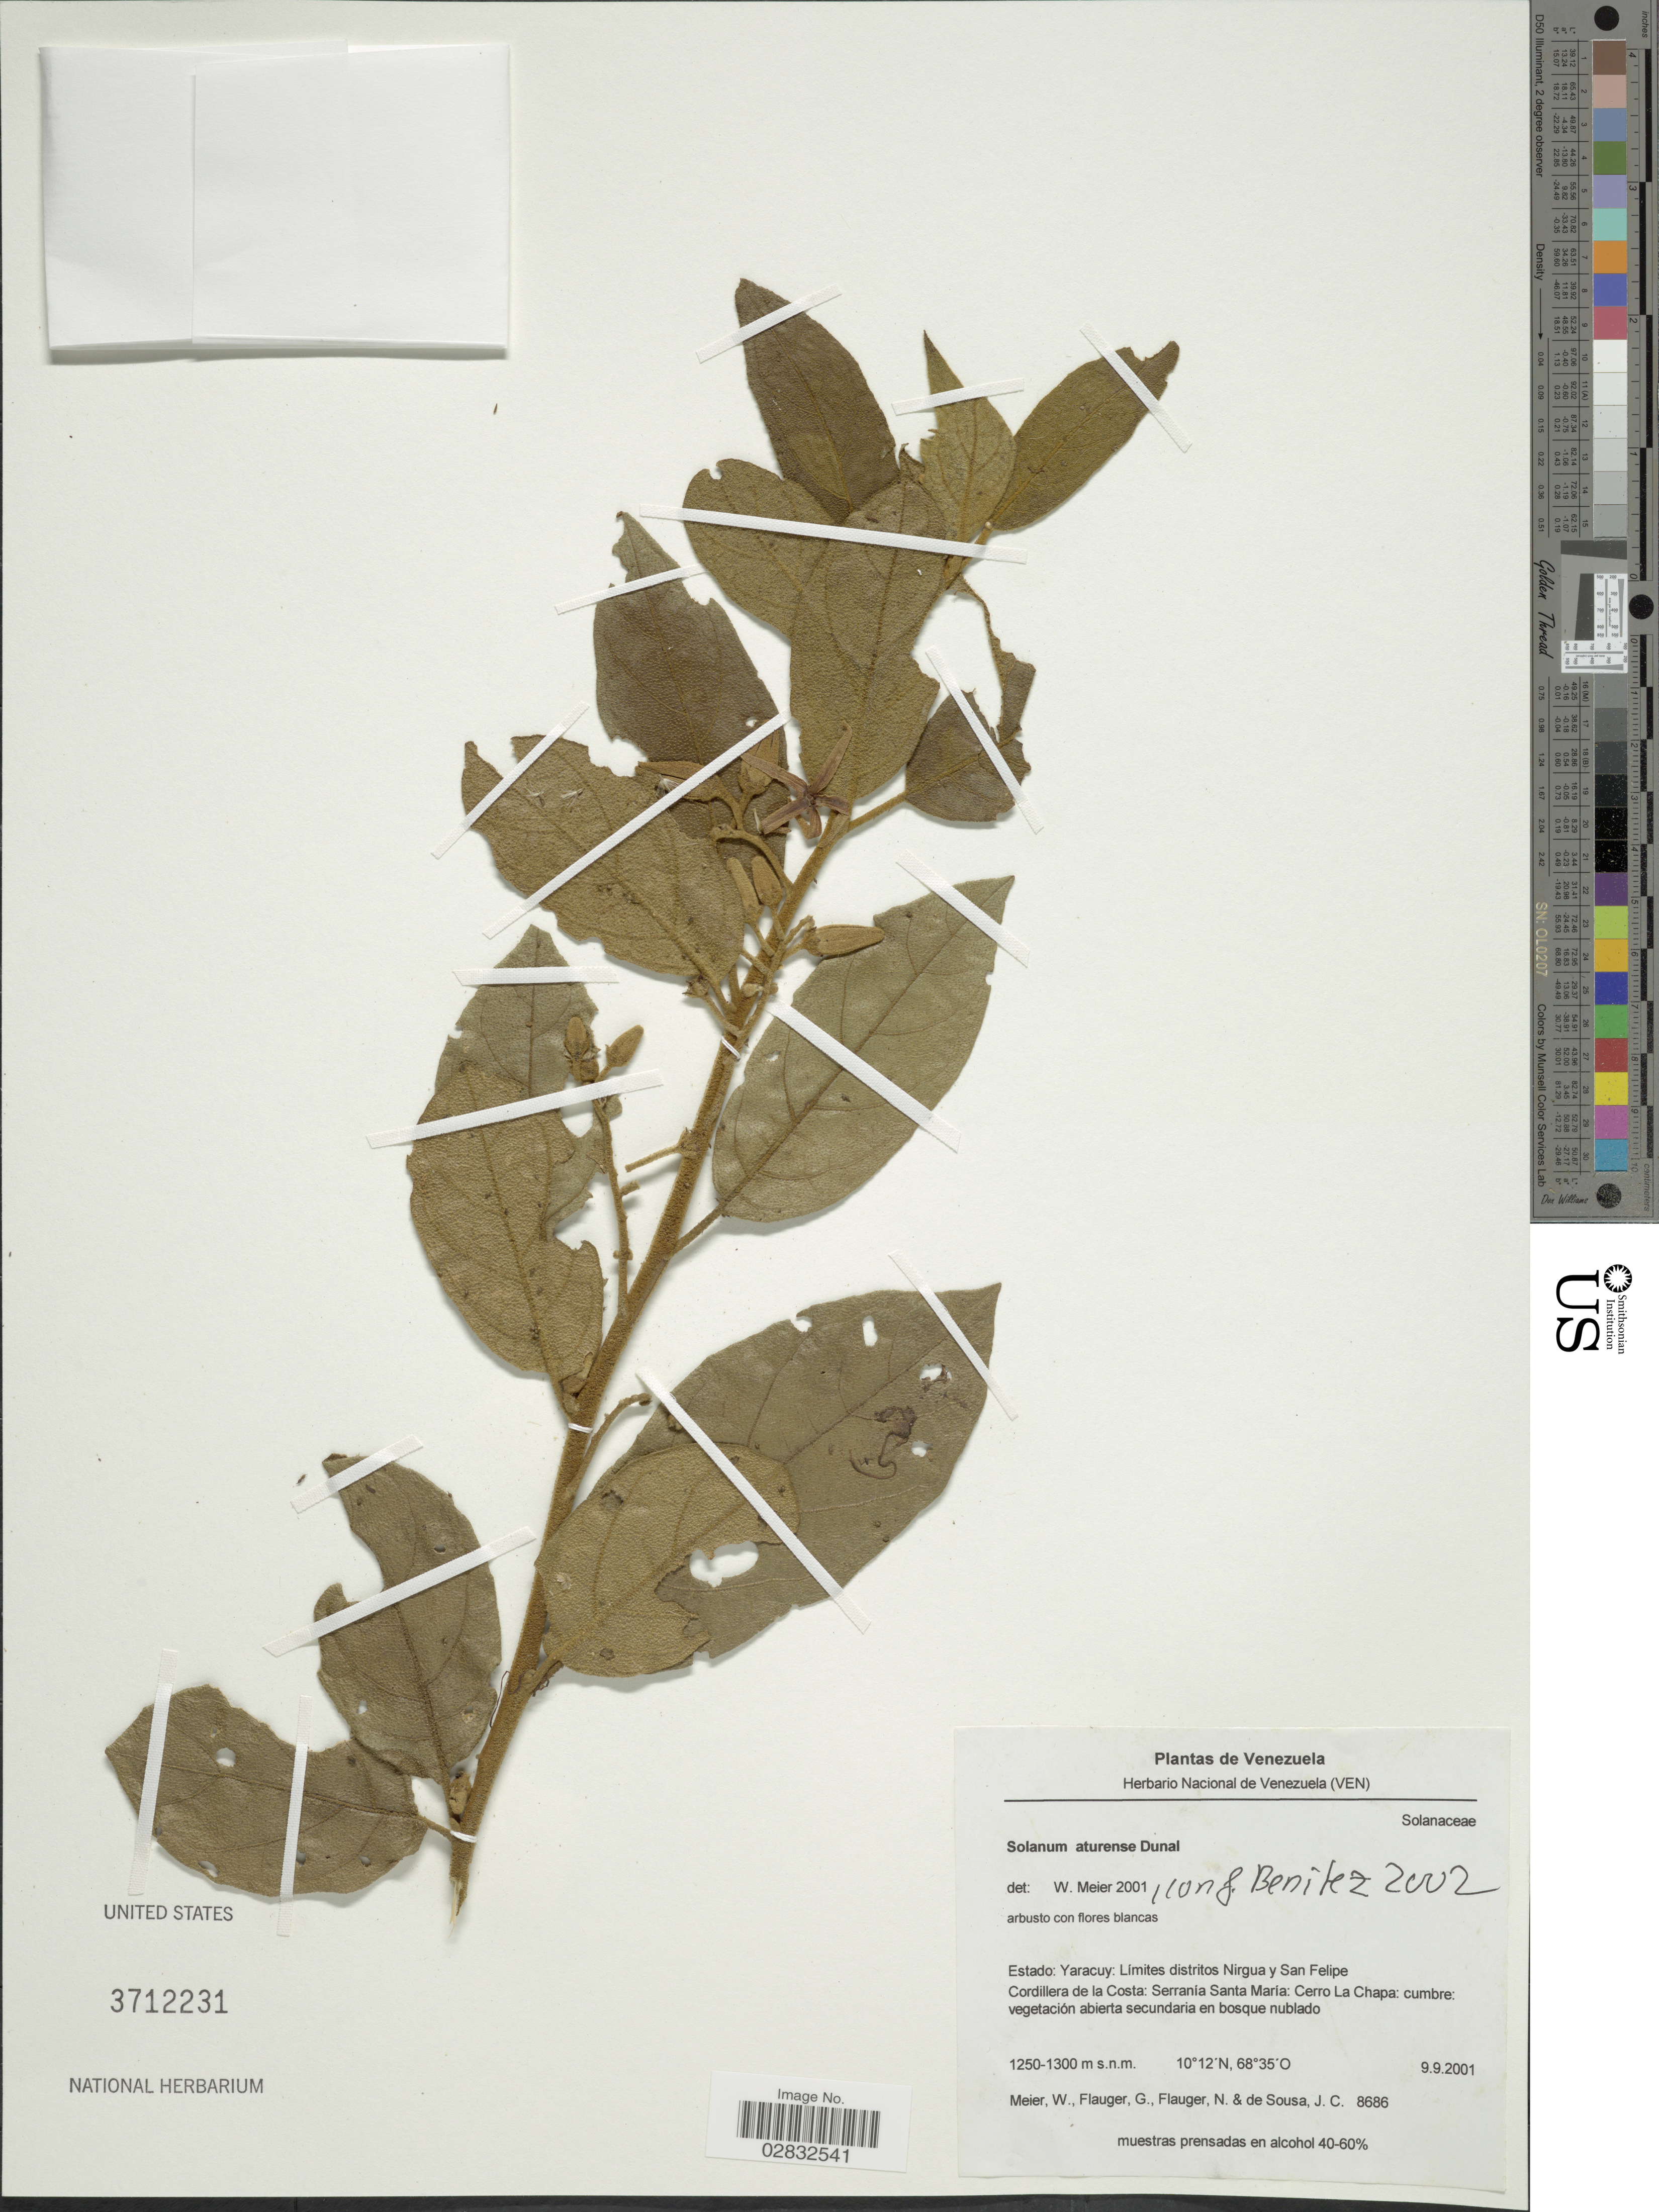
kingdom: Plantae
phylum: Tracheophyta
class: Magnoliopsida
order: Solanales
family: Solanaceae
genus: Solanum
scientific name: Solanum aturense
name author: Dunal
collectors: W. Meier, G. Flauger, N. Flauger & J. de Sousa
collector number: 8686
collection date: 2001-09-09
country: Venezuela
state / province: Yaracuy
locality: Limites distritos Nirgua y San Felipe, Cordillera de la Costa, Serrania Santa Maria, Cerro La Chapa.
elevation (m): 1250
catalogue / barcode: US 3712231